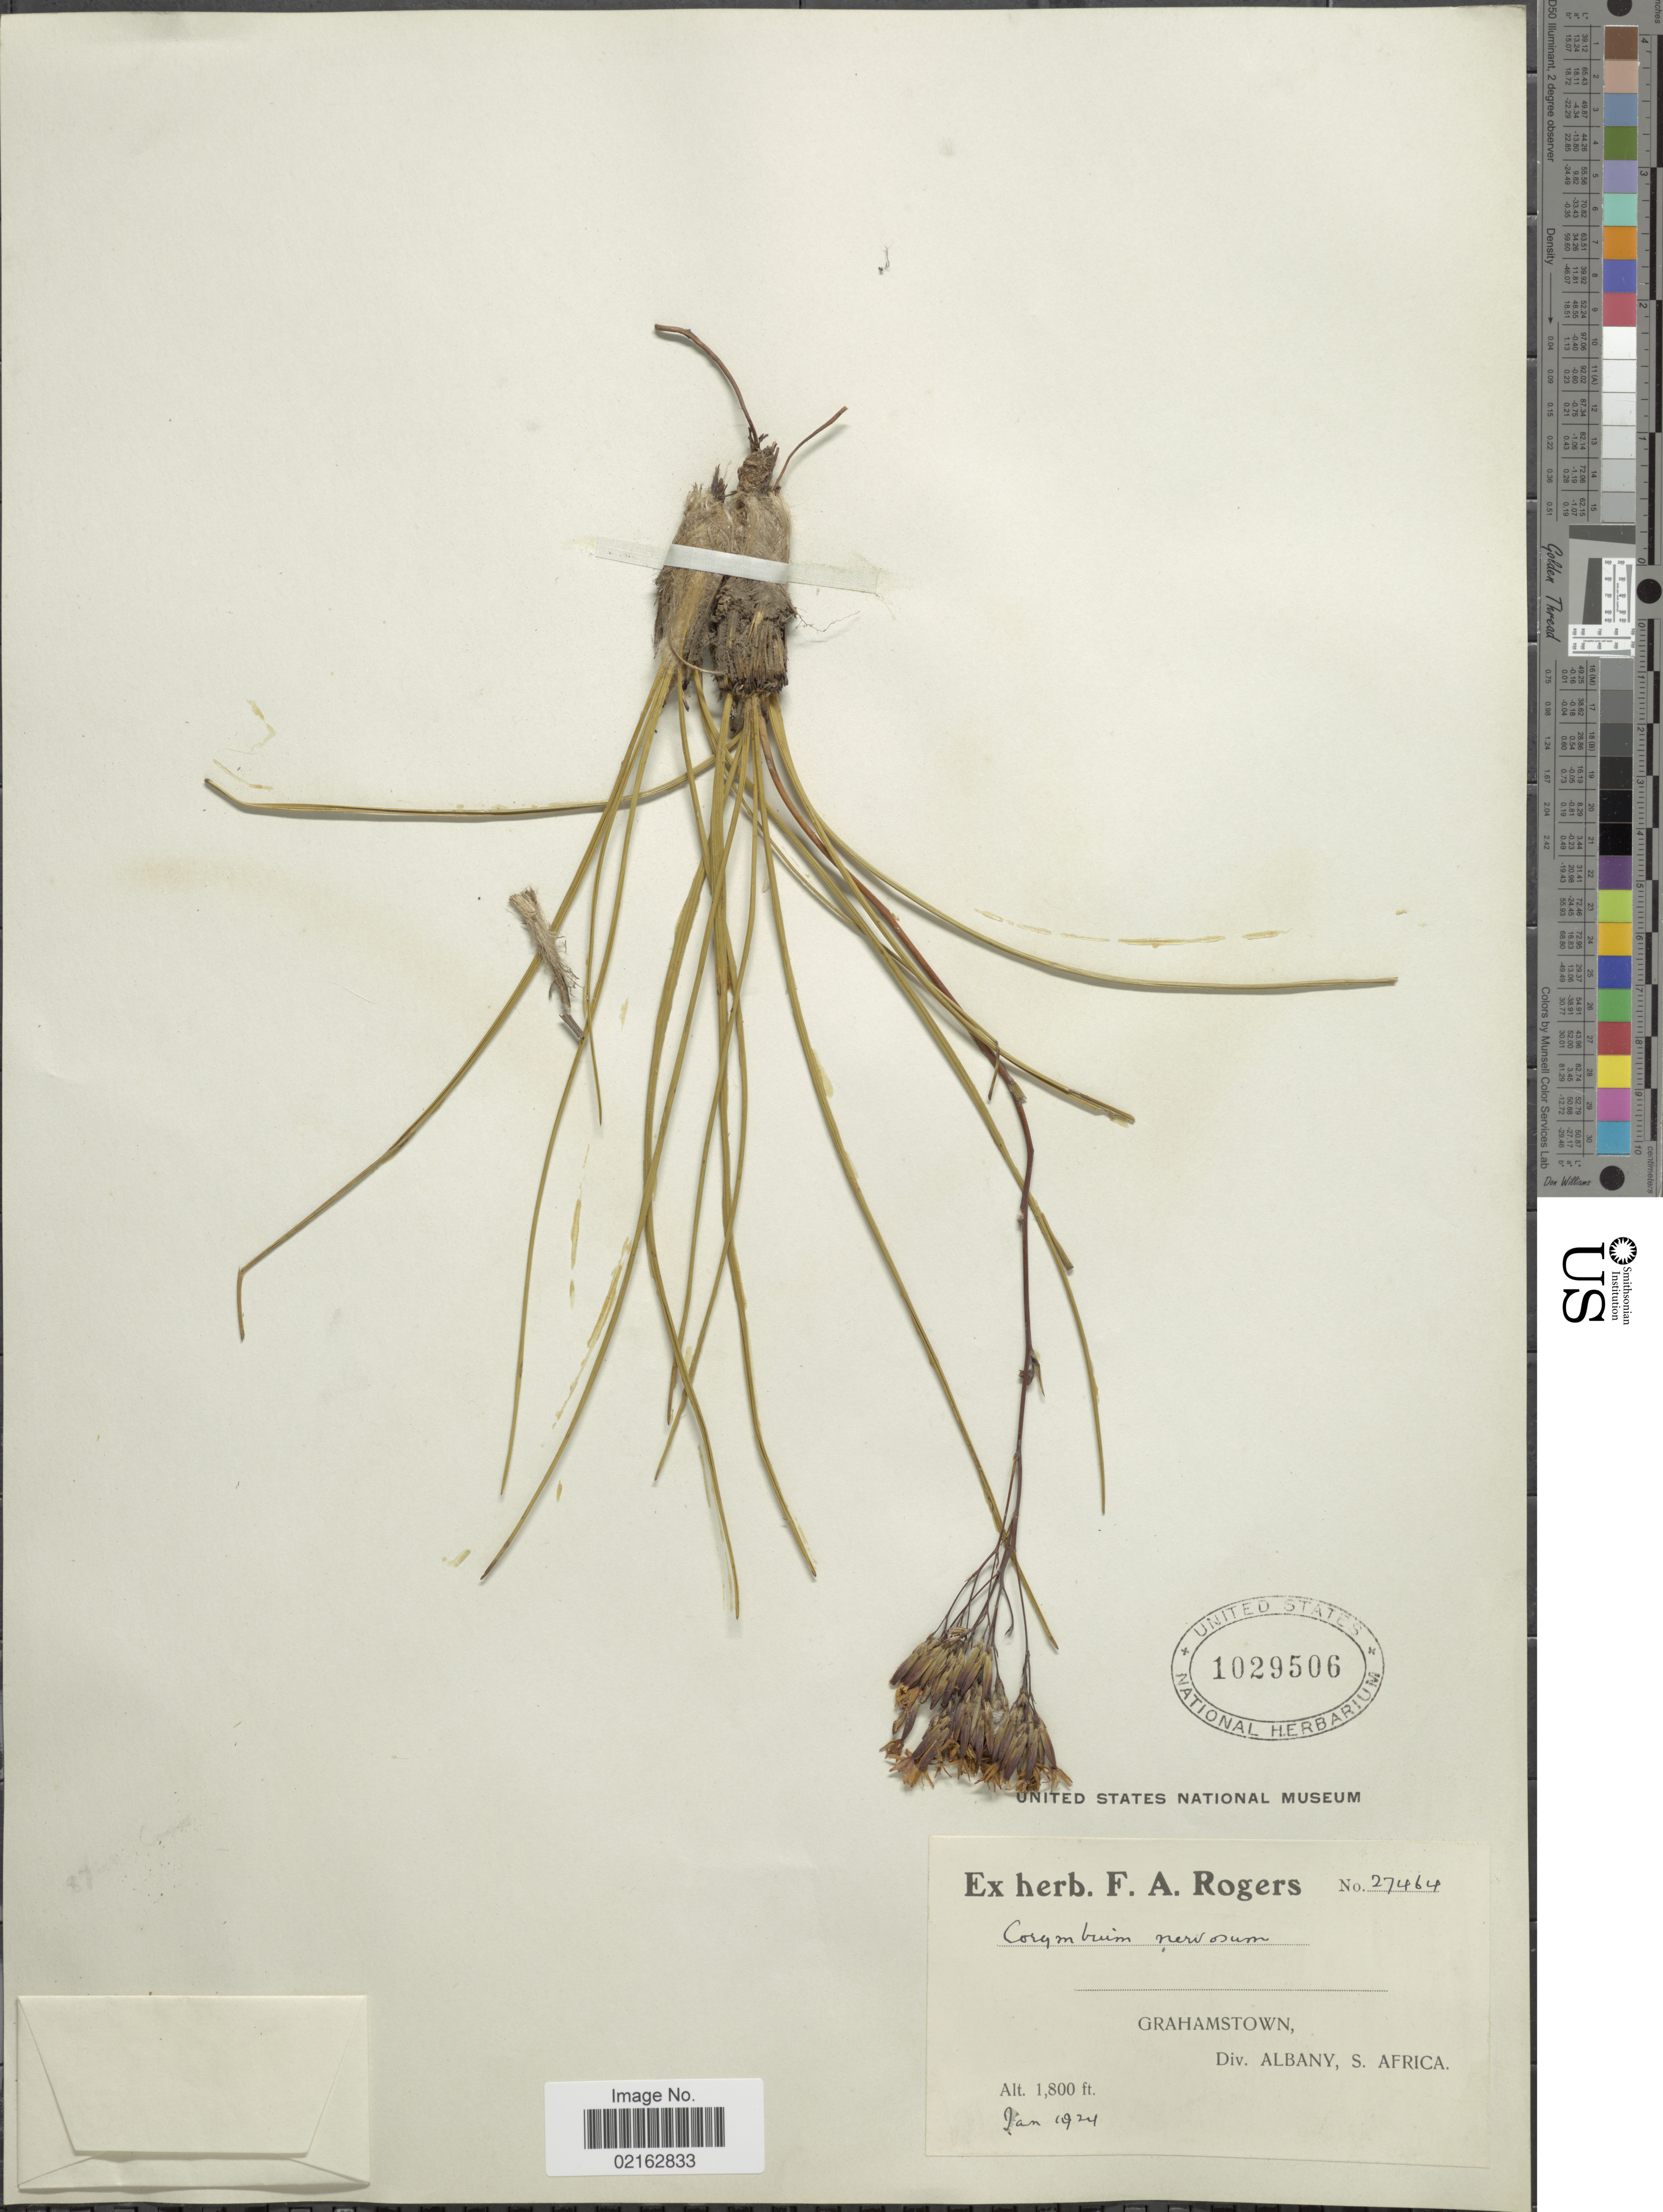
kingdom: Plantae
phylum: Tracheophyta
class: Magnoliopsida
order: Asterales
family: Asteraceae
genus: Corymbium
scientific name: Corymbium glabrum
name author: L.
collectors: ex herb. F. A. Rogers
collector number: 27464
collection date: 1924-01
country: South Africa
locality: Grahamstown, Div. Albany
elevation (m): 549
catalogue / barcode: US 1029506